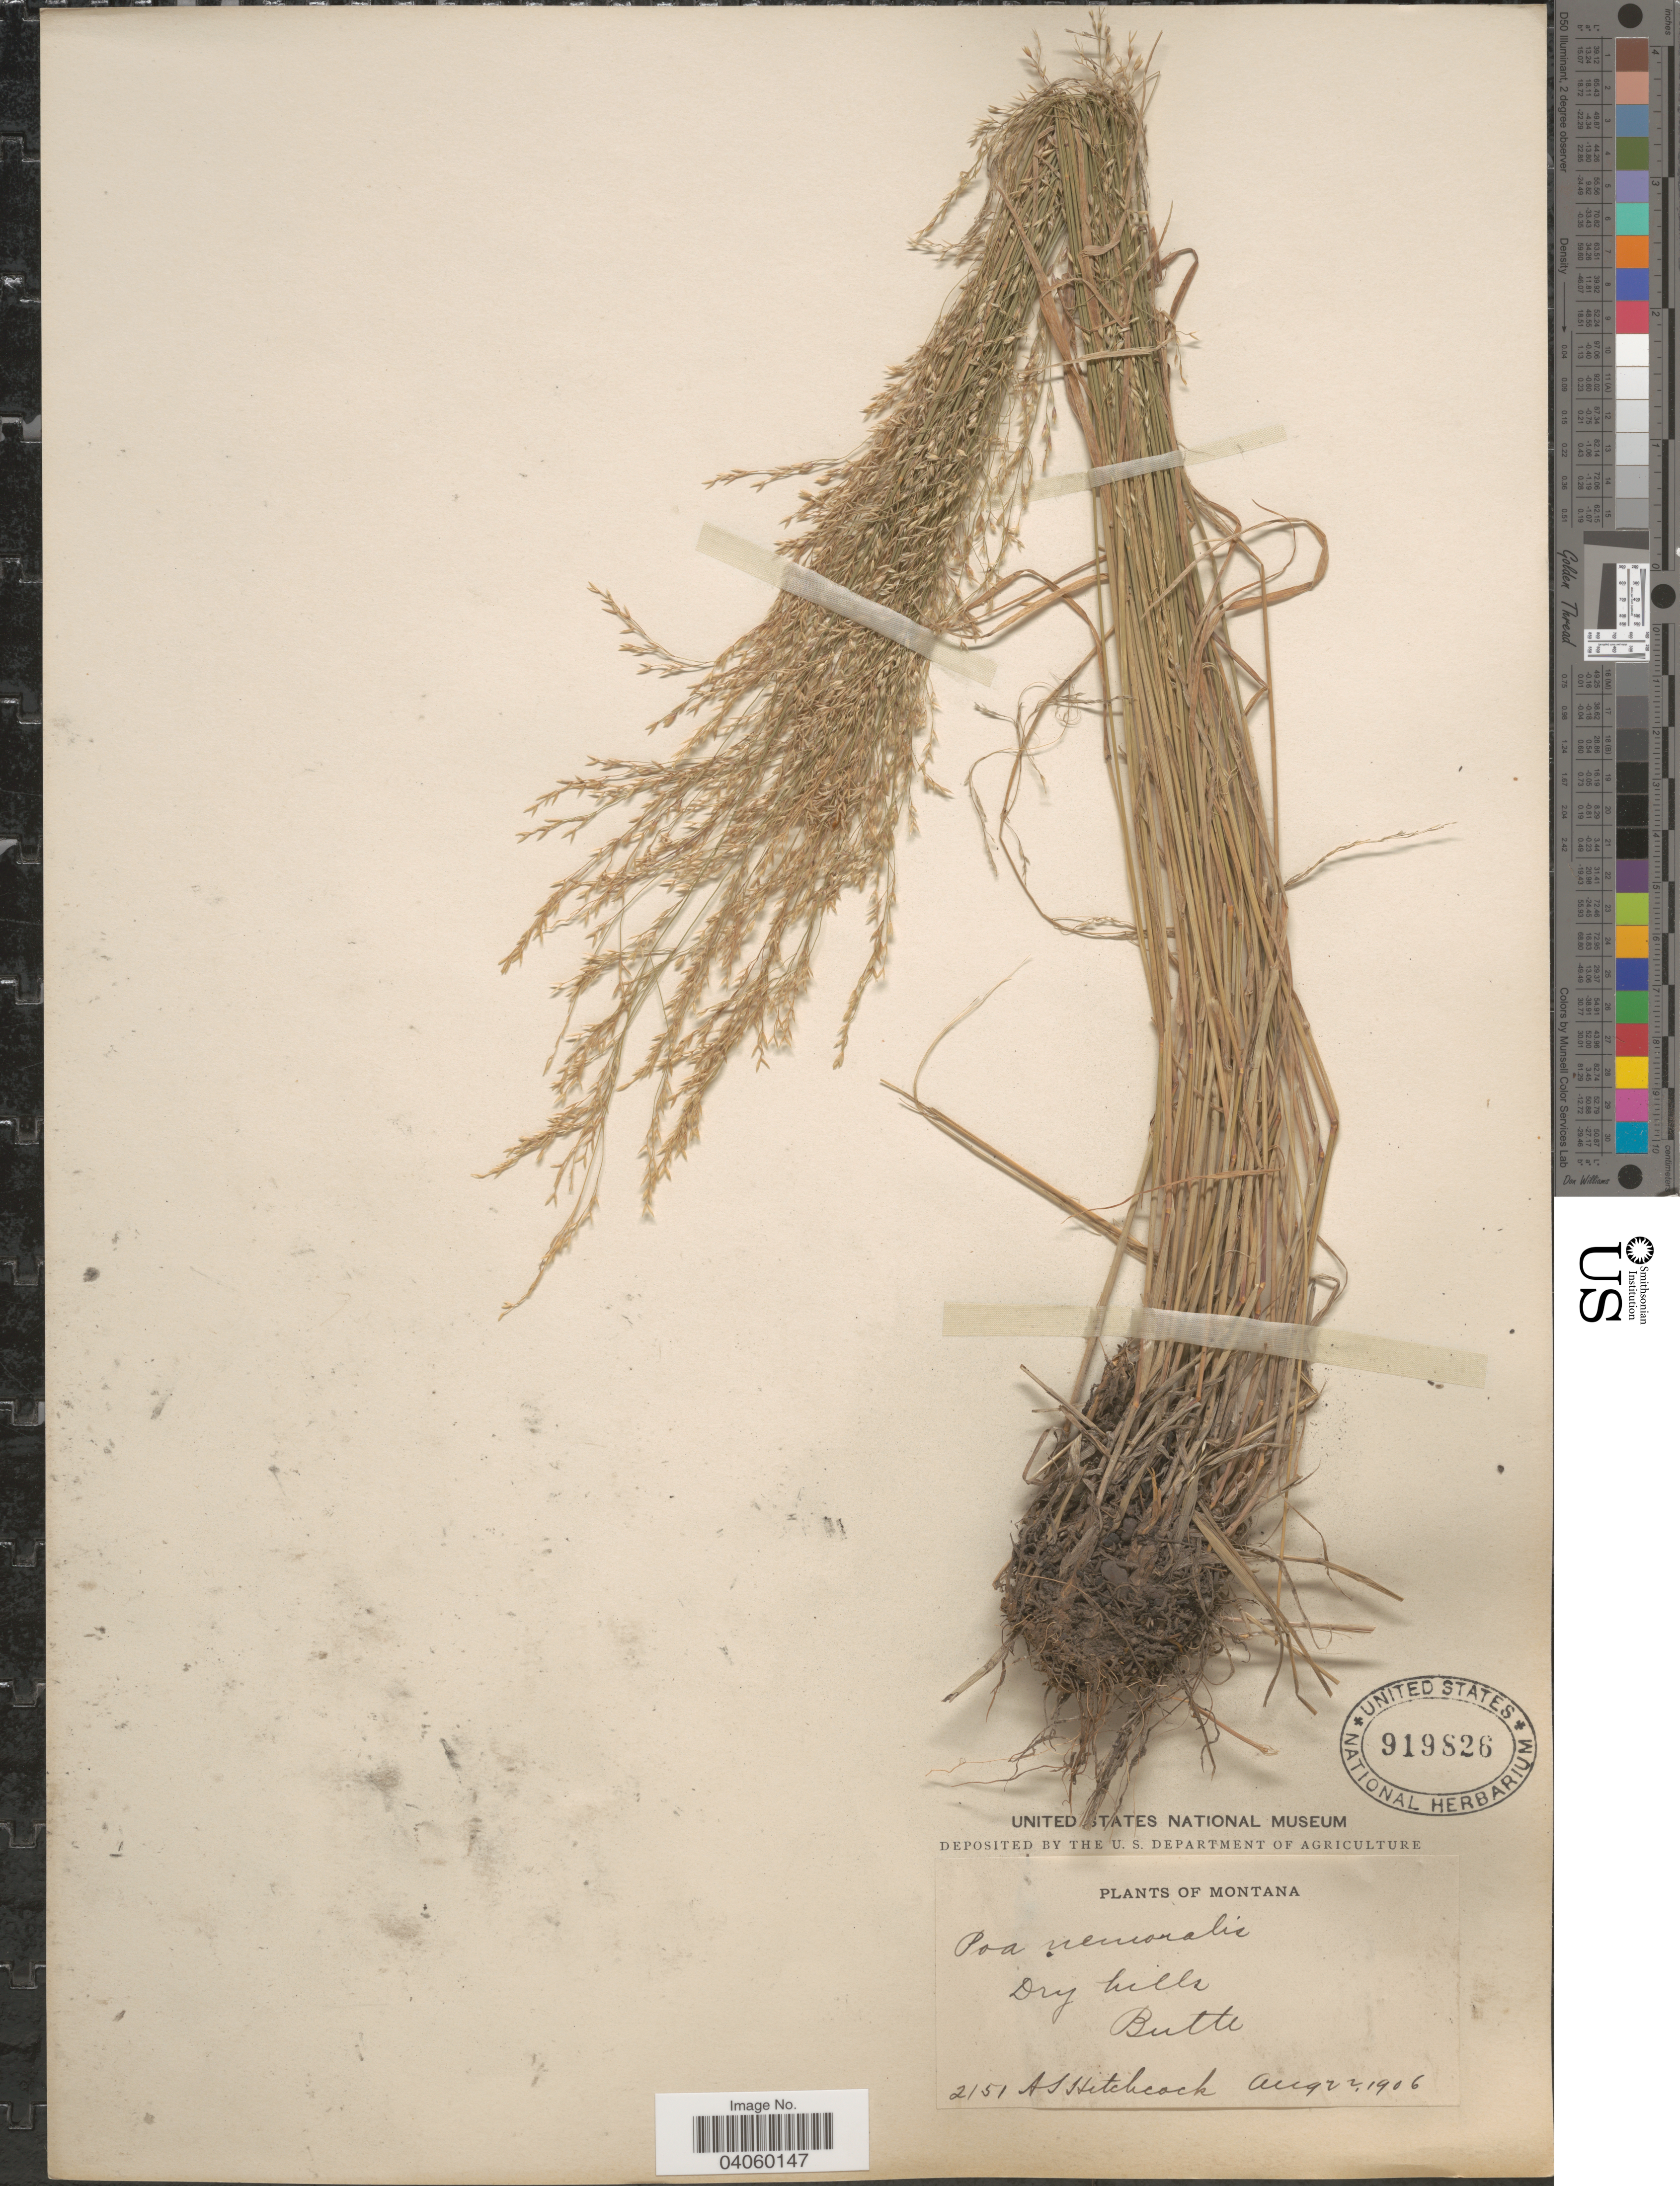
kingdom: Plantae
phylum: Tracheophyta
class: Liliopsida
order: Poales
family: Poaceae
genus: Poa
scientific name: Poa interior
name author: Rydb.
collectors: A. S. Hitchcock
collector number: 2151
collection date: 1906-08-22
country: United States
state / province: Montana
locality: Butte.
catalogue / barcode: US 919826